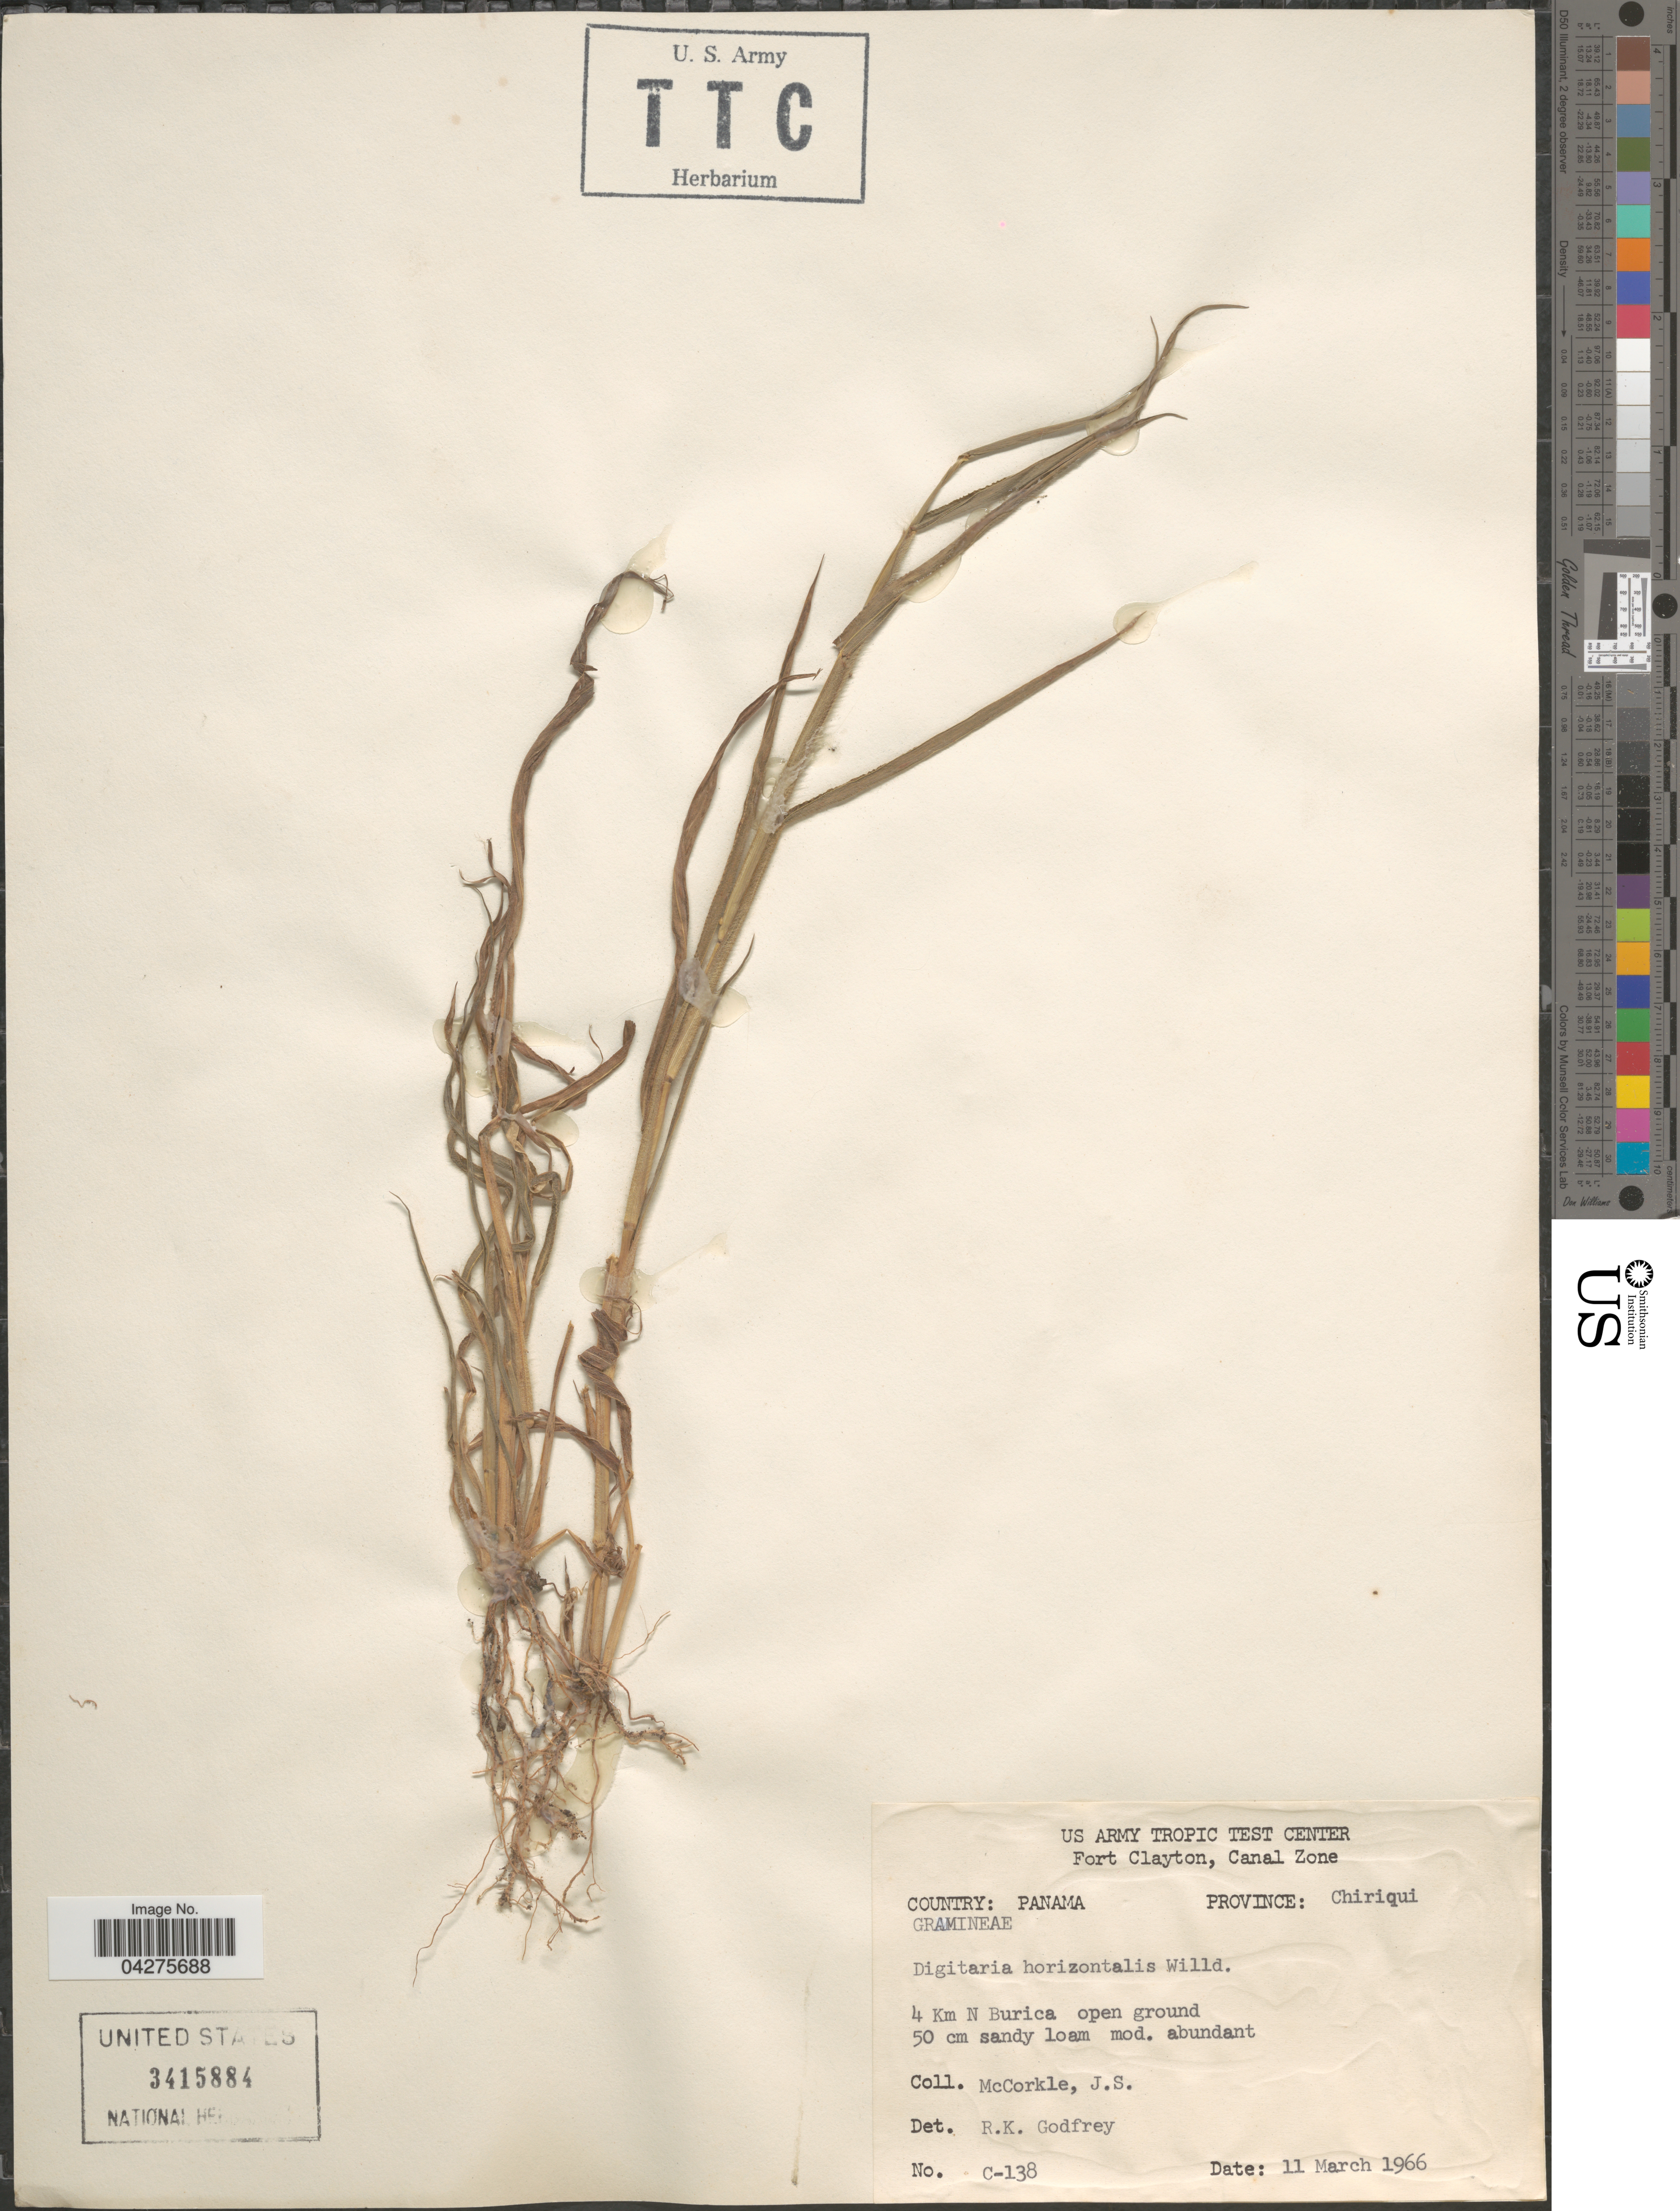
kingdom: Plantae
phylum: Tracheophyta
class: Liliopsida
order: Poales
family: Poaceae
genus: Digitaria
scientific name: Digitaria horizontalis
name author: Willd.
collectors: J. McCorkle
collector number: C-138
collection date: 1966-03-11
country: Panama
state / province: Chiriqui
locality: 4 Km N Burica open ground.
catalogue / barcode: US 3415884